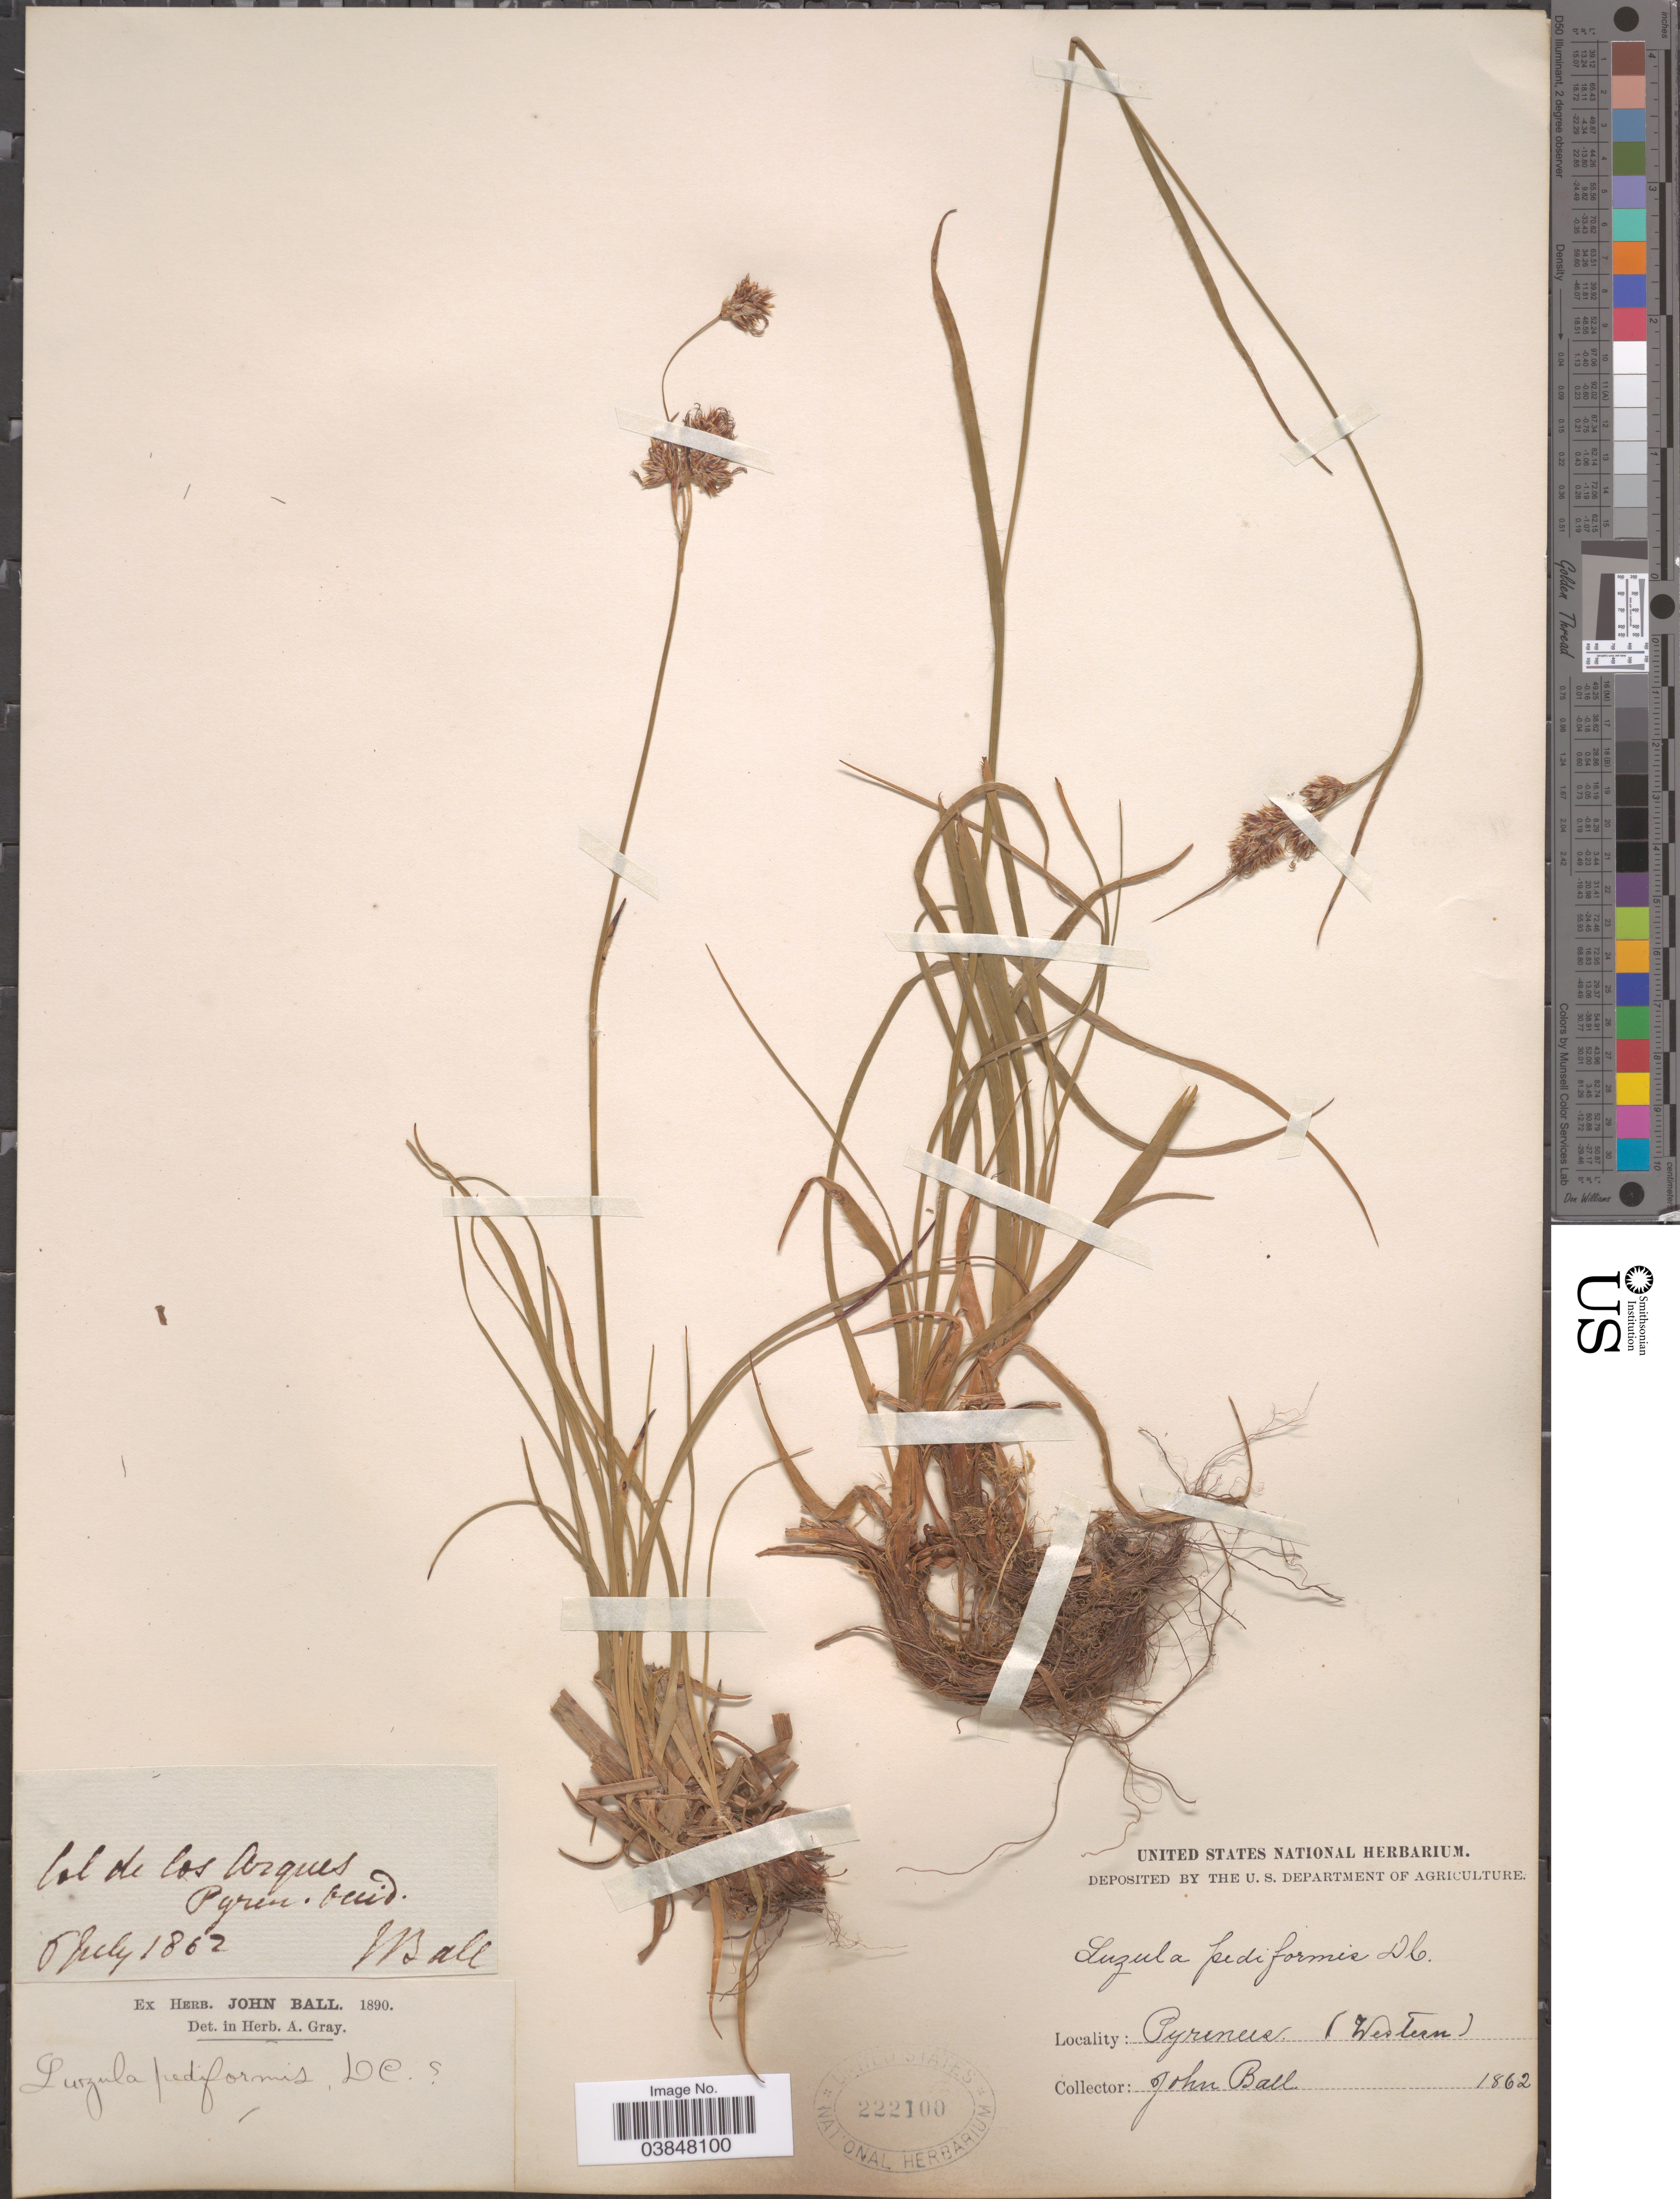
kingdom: Plantae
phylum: Tracheophyta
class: Liliopsida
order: Poales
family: Juncaceae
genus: Luzula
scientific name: Luzula nutans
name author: Duval-Jouve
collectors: J. Ball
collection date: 1862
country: France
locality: Les Arques, Pyren. Occid. Pyrenees (Western).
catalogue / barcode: US 222100